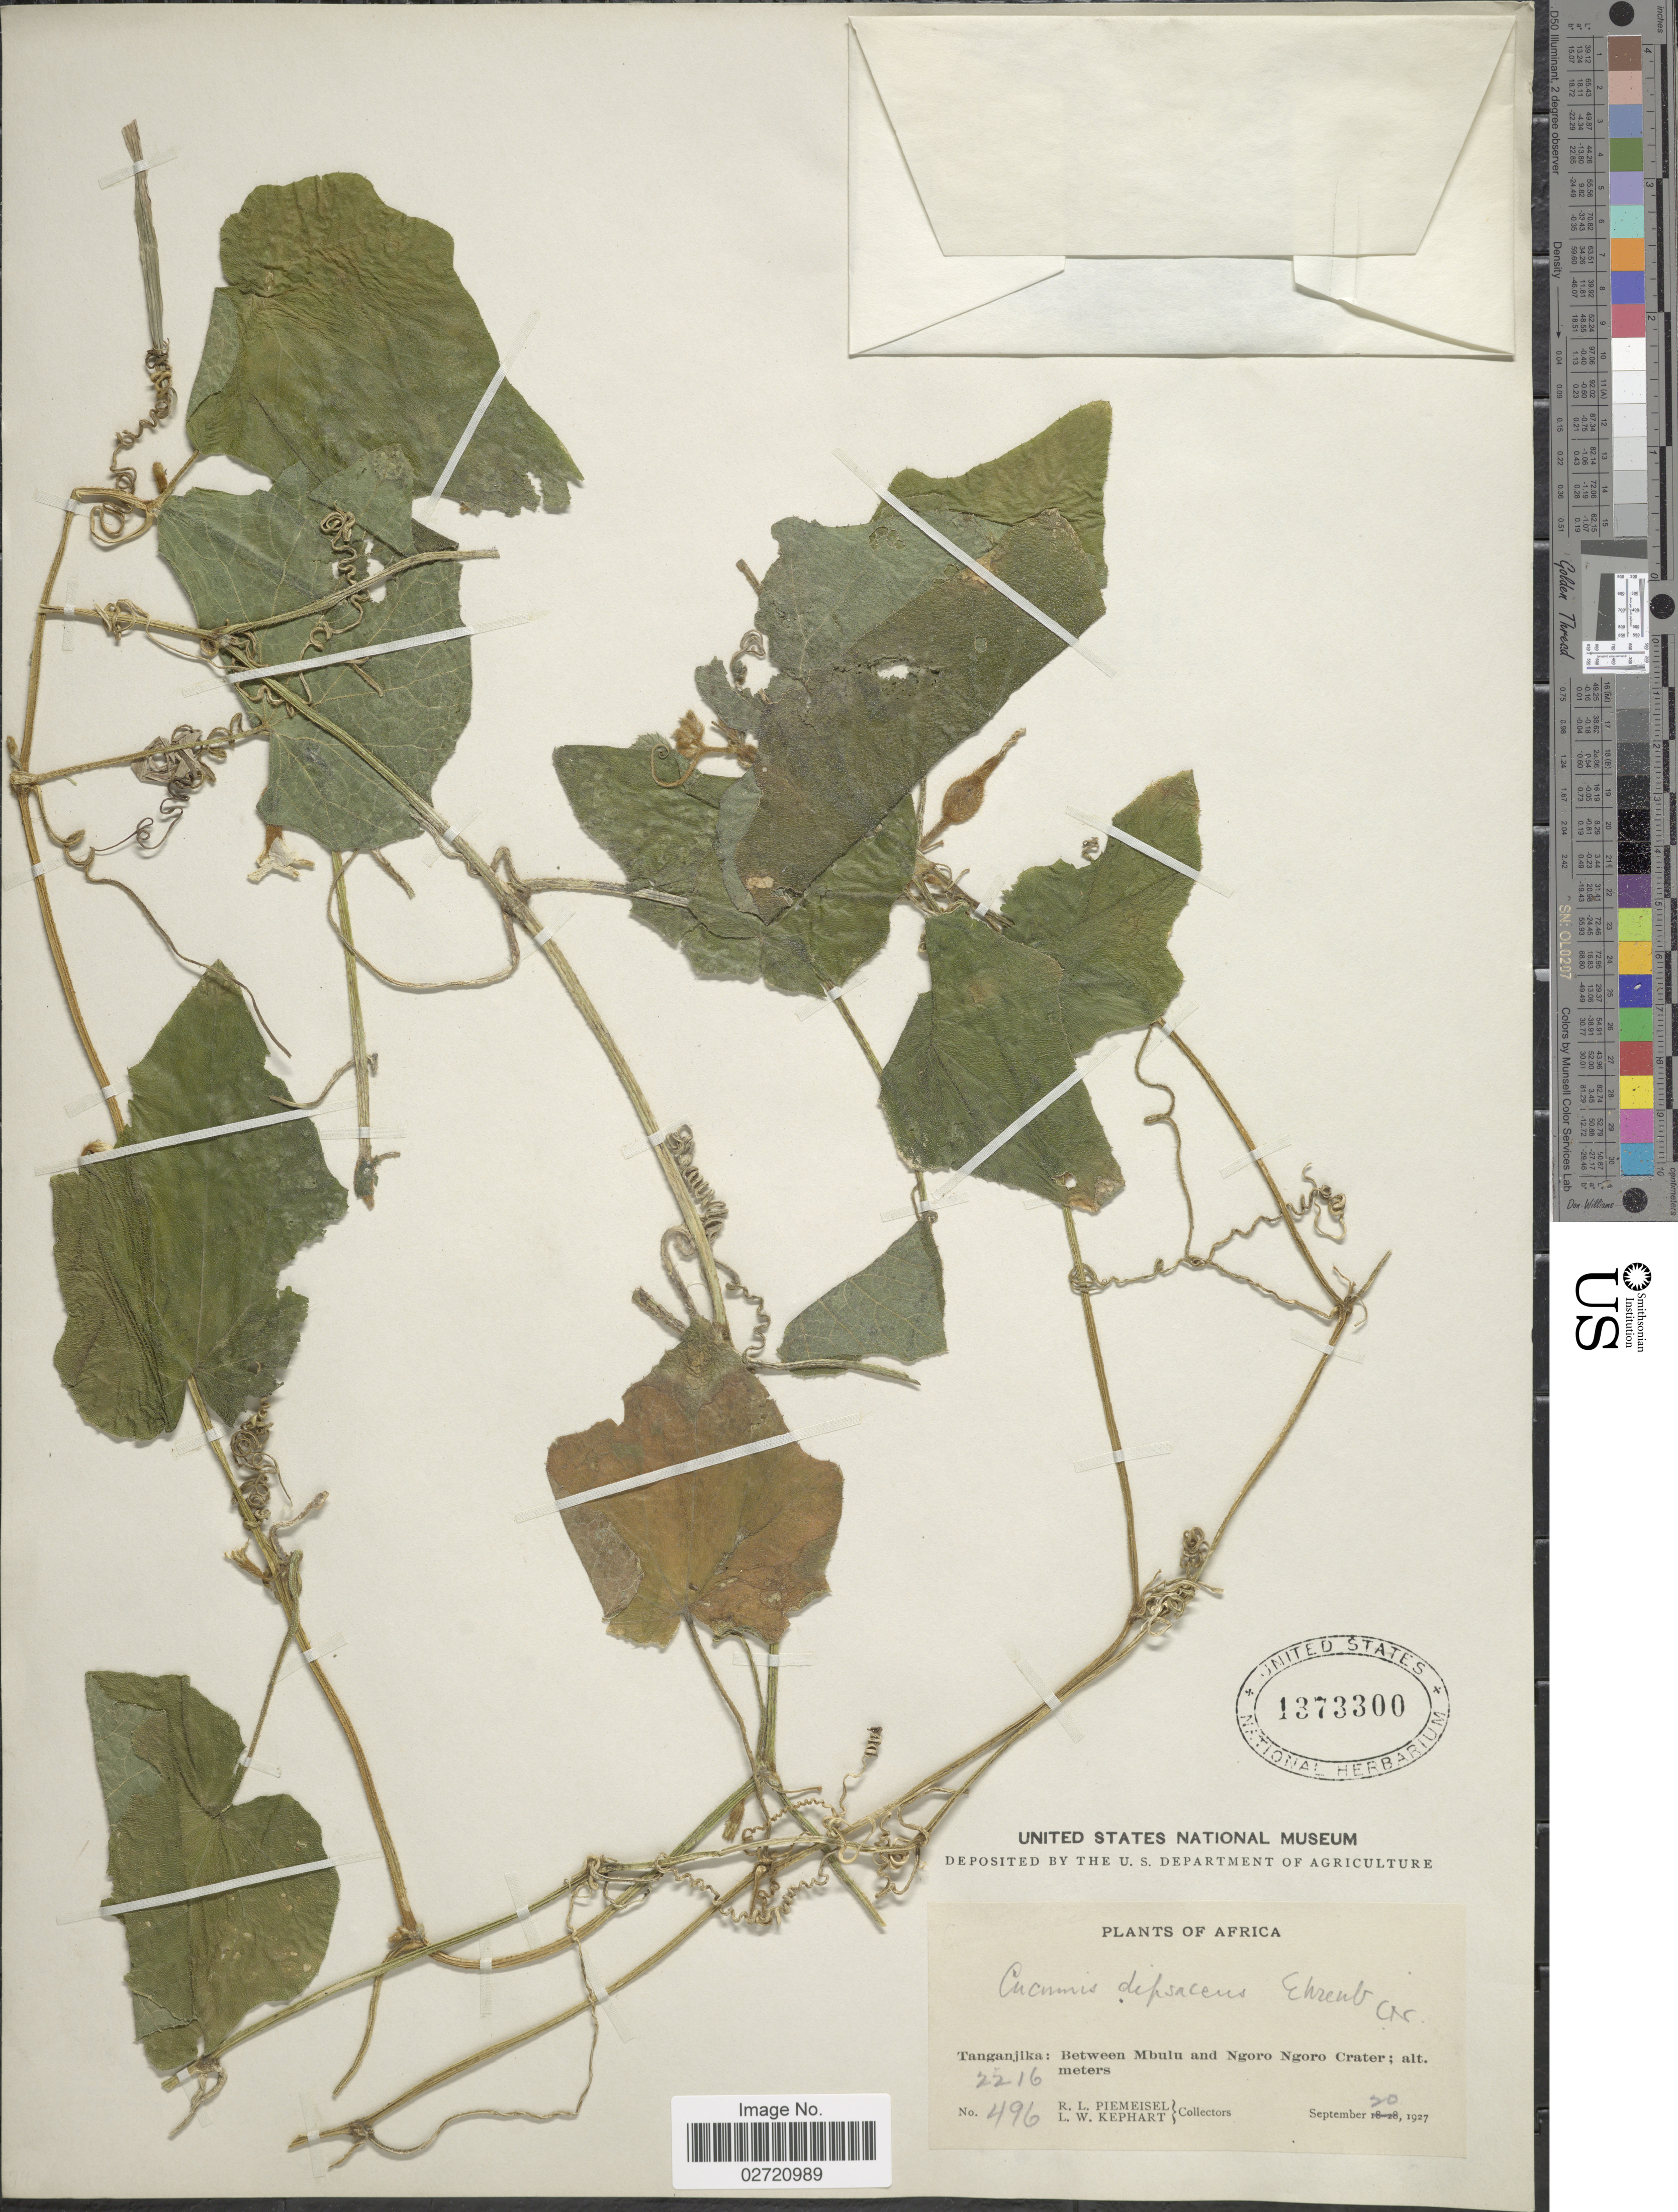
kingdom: Plantae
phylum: Tracheophyta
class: Magnoliopsida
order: Cucurbitales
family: Cucurbitaceae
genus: Cucumis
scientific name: Cucumis dipsaceus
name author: Ehrenb. ex Spach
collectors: R. L. Piemeisel & L. W. Kephart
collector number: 496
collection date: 1927-09-20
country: Tanzania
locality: Between Mbulu and Ngoro Ngoro Crater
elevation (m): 2216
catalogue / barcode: US 1373300